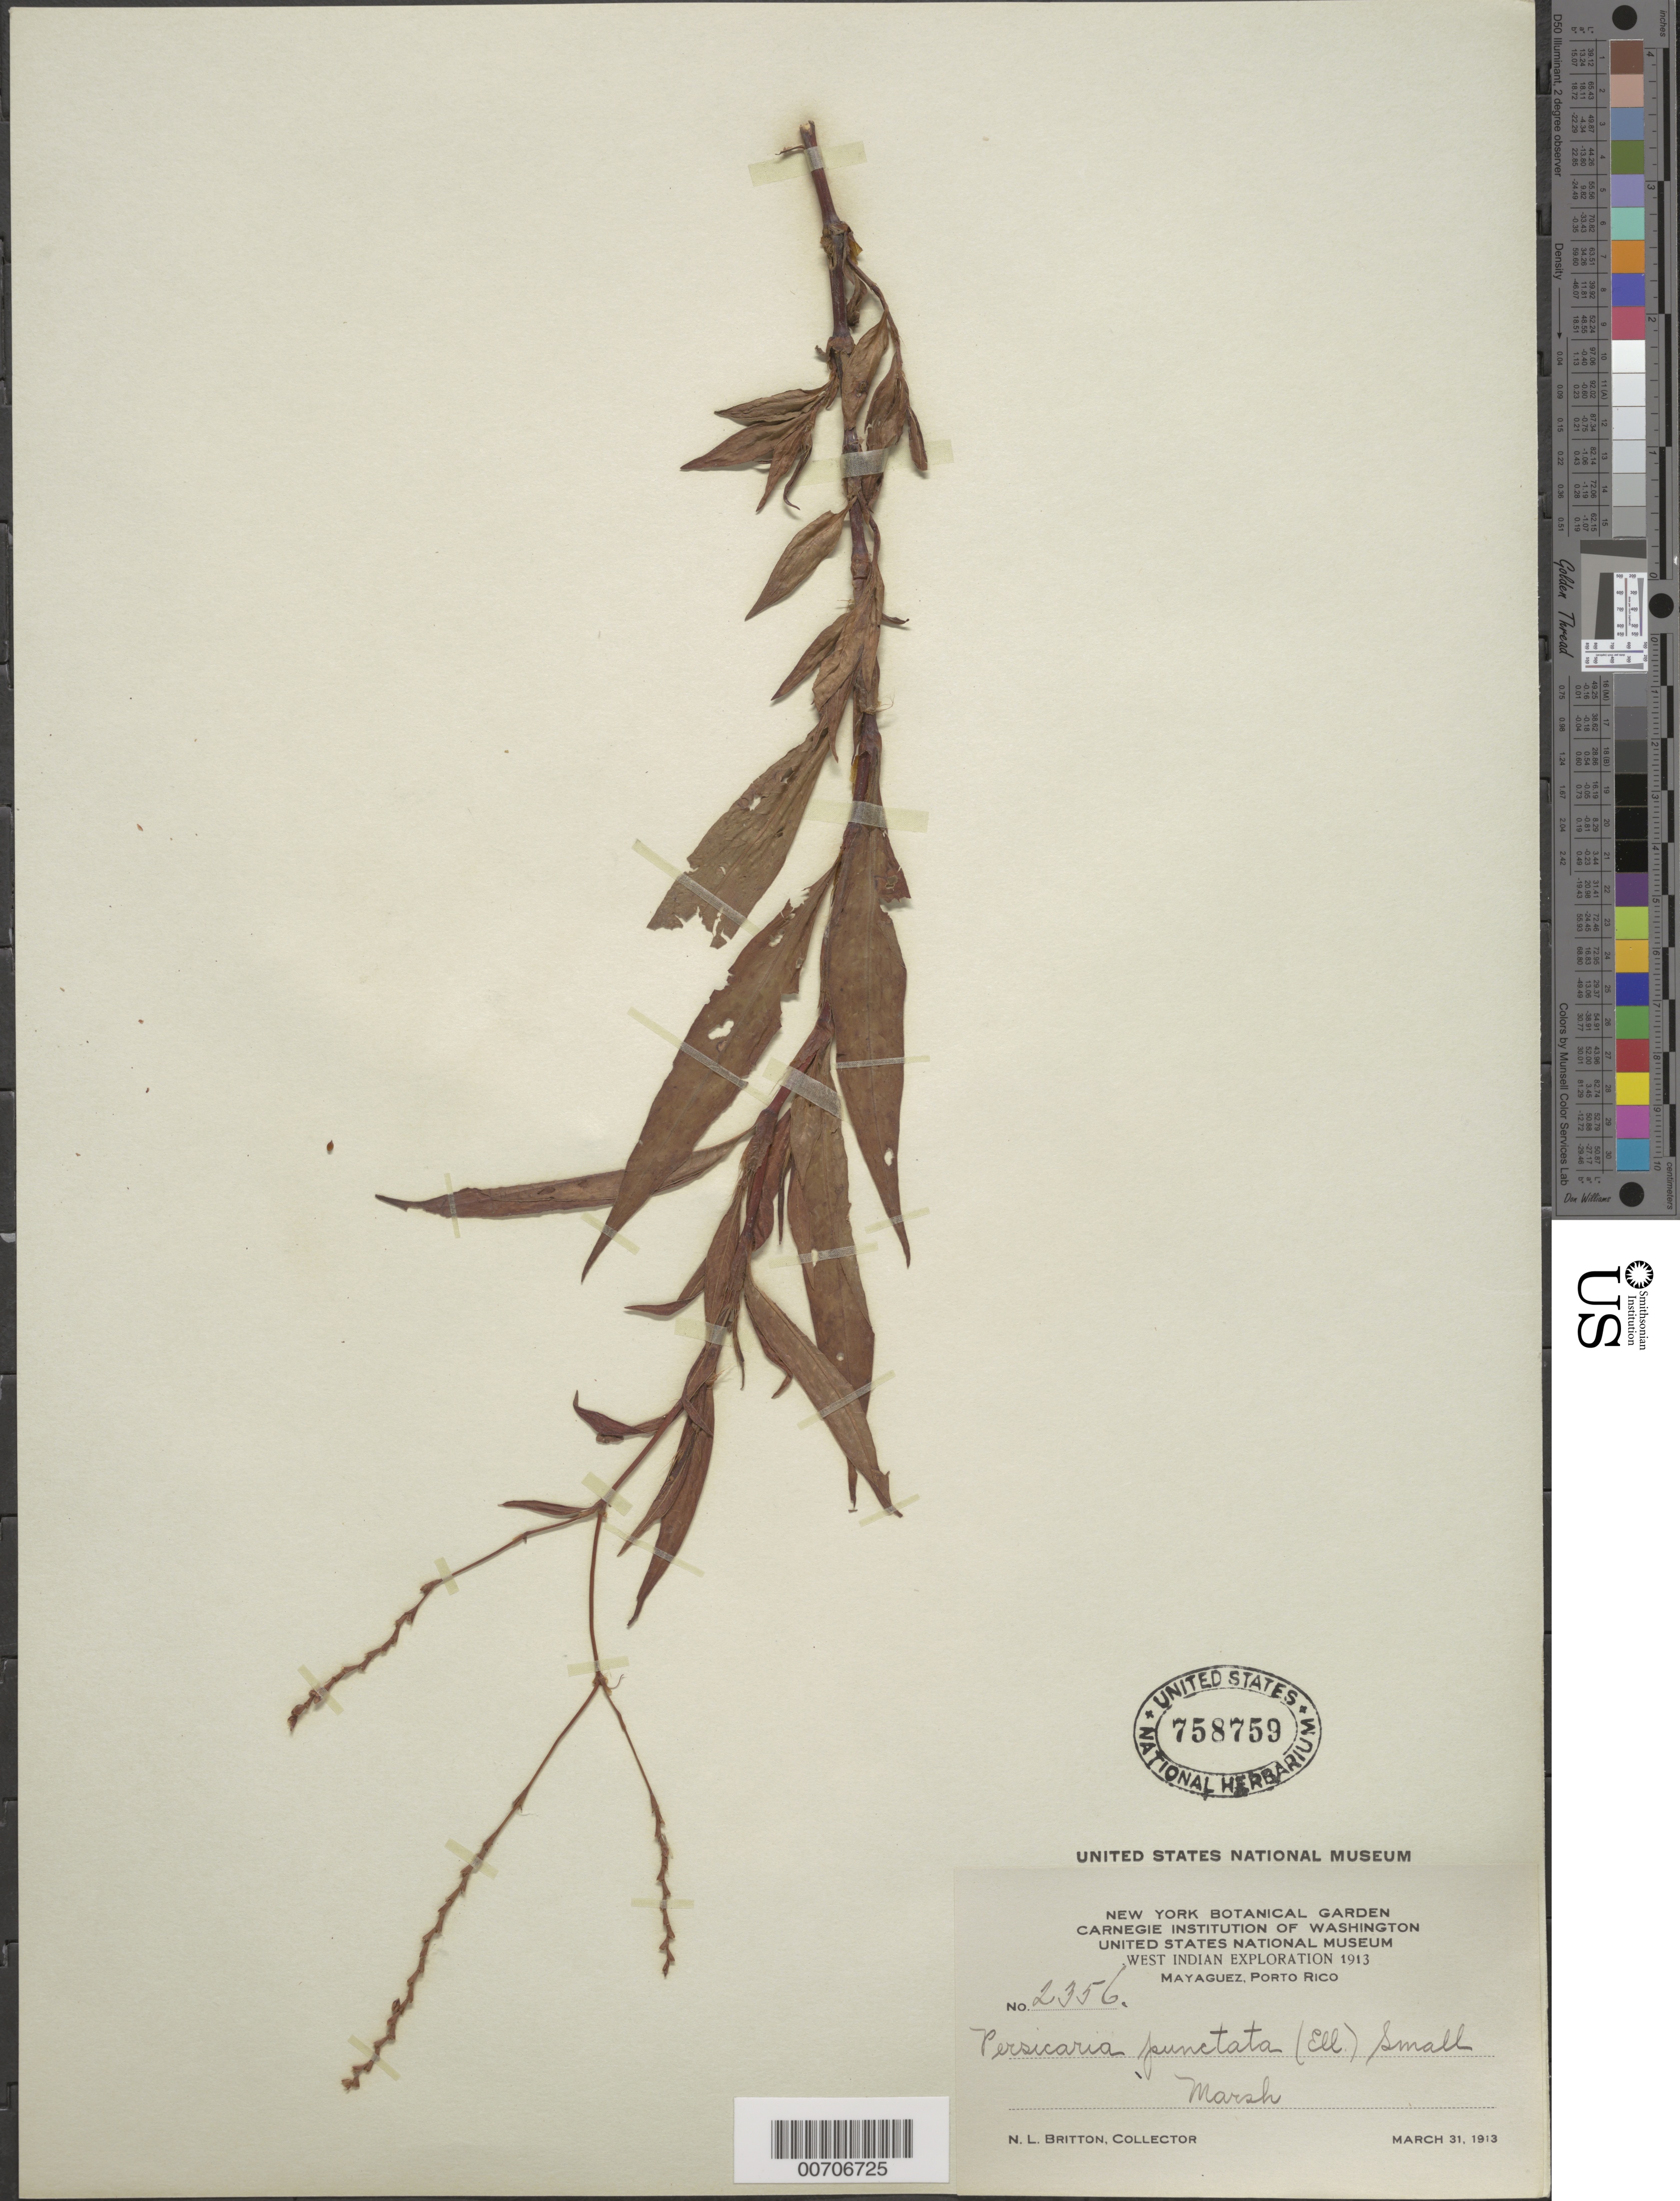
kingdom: Plantae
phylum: Tracheophyta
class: Magnoliopsida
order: Caryophyllales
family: Polygonaceae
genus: Persicaria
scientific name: Persicaria punctata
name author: (Elliott) Small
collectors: N. Britton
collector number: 2356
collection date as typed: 31 Mar 1913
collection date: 1913-03-31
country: Puerto Rico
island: Greater Antilles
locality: Mayaguez.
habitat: Marsh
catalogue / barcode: US 758759